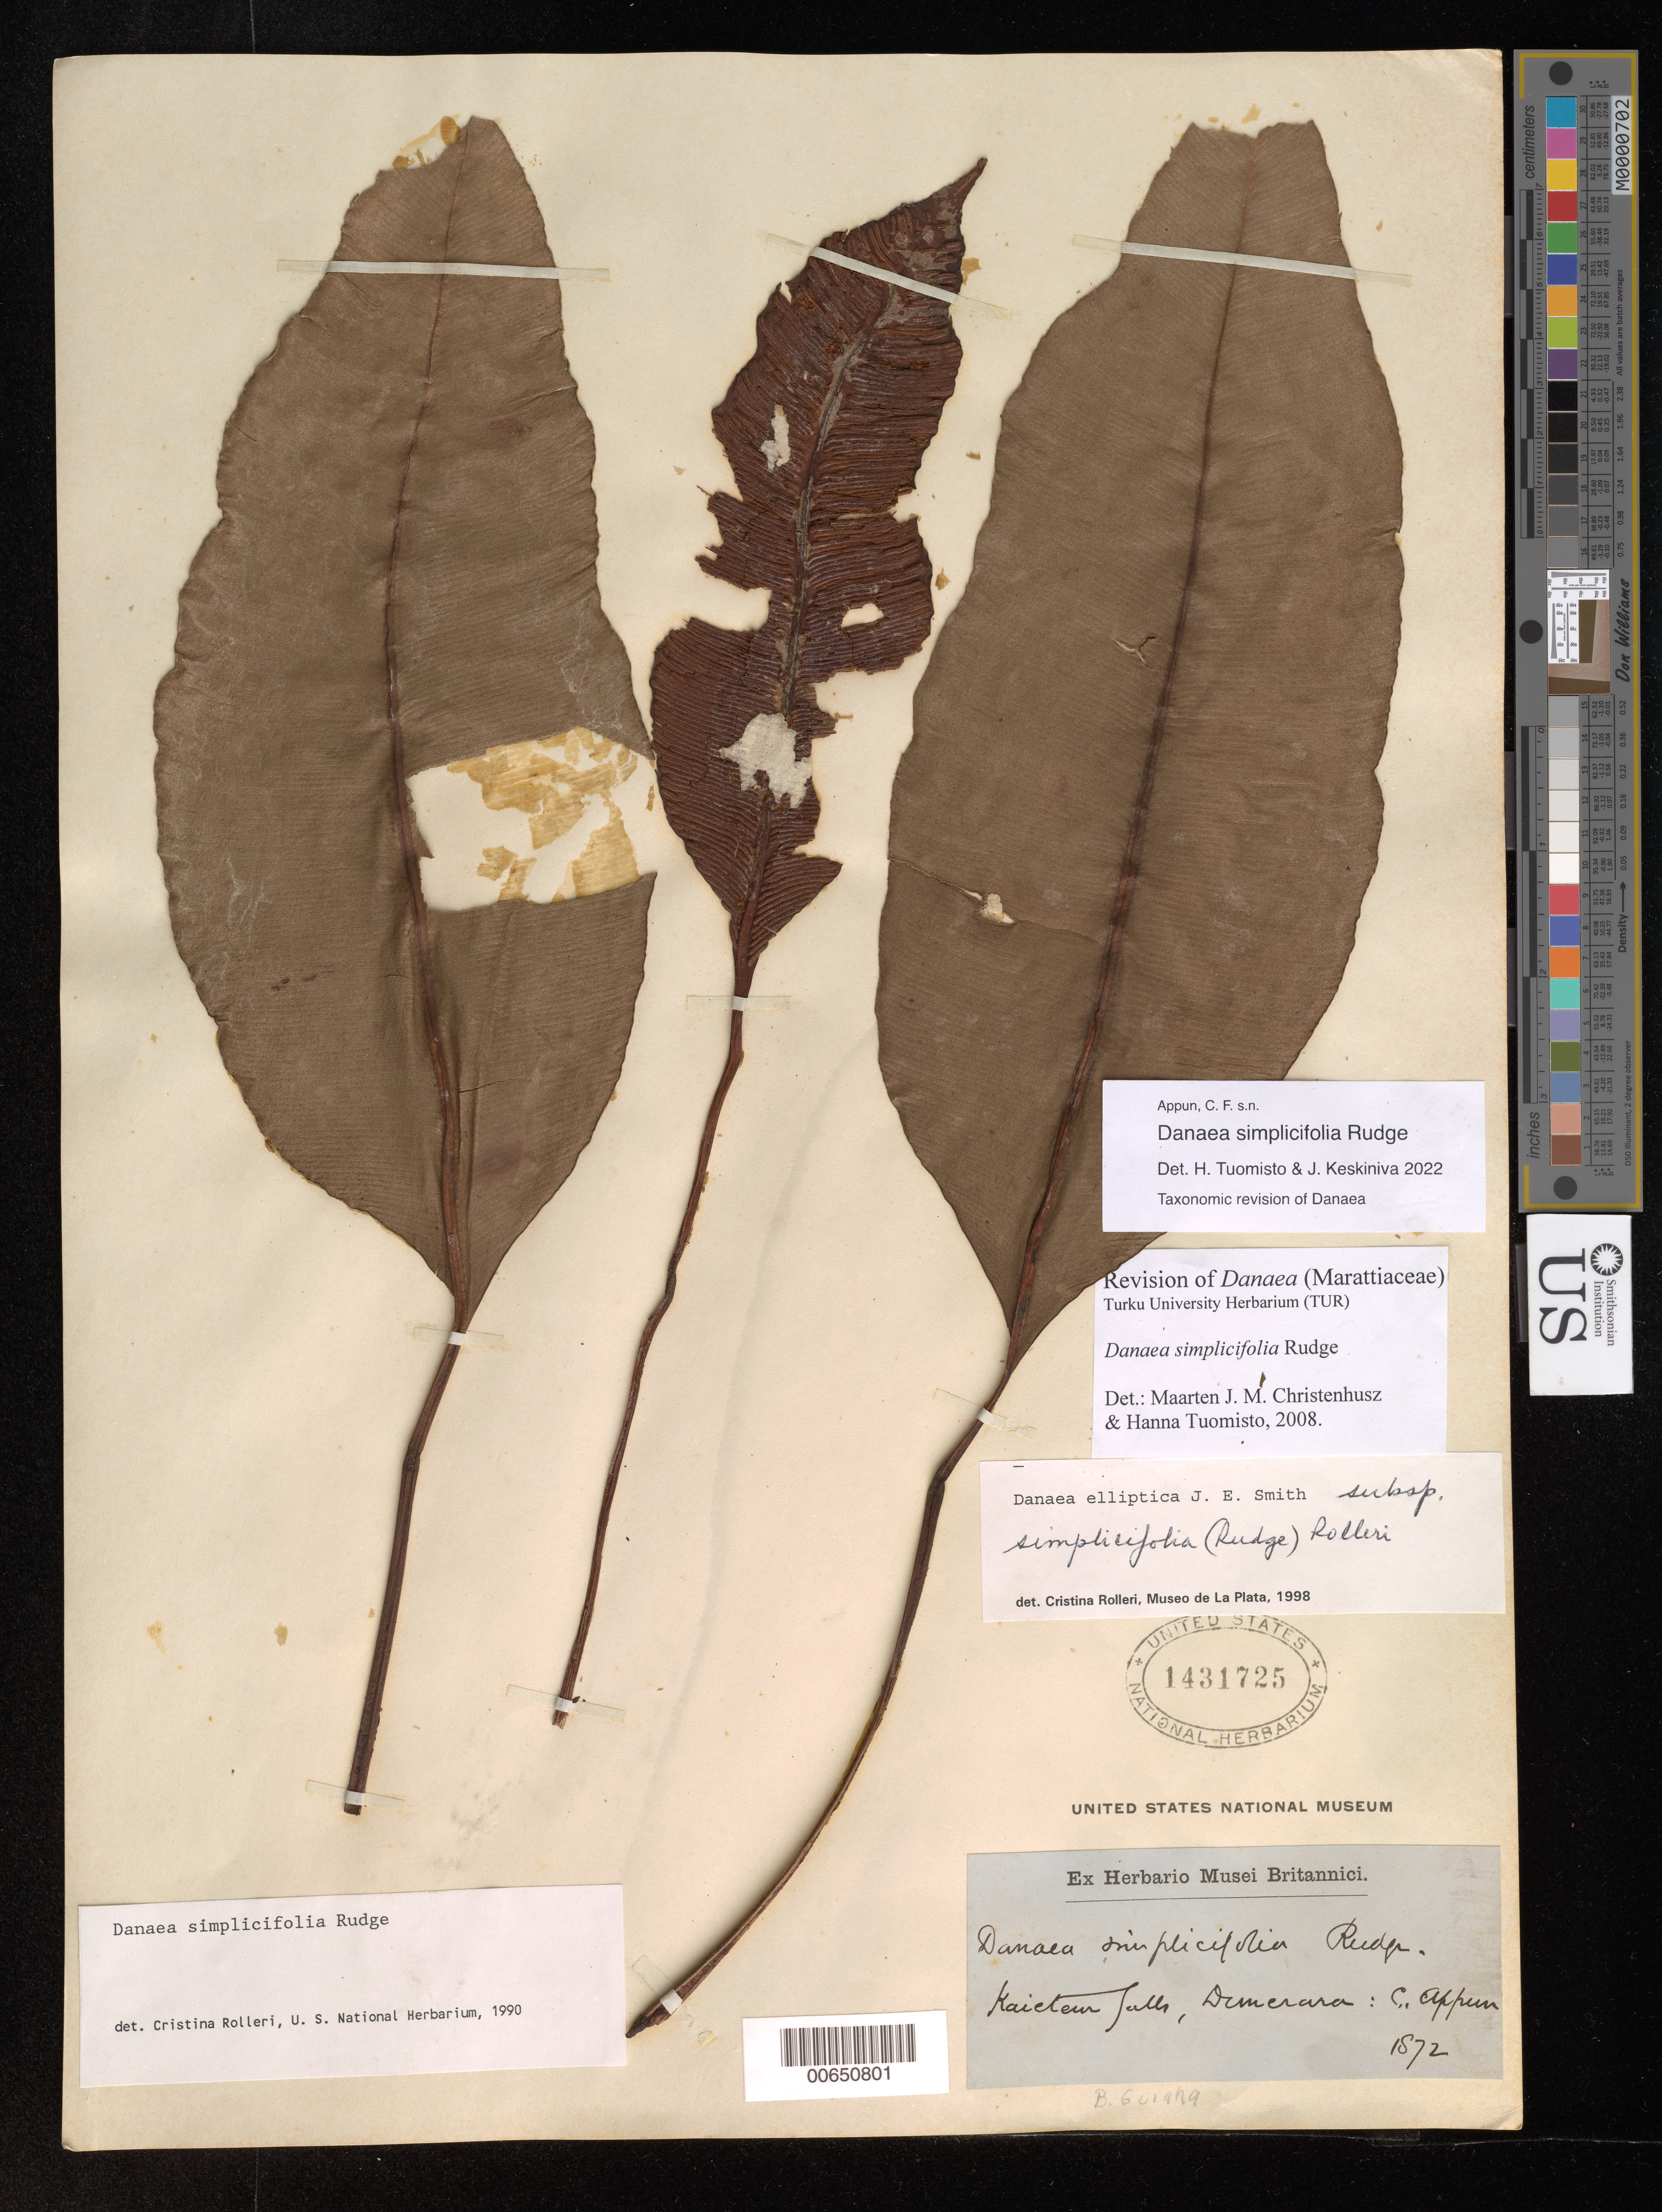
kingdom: Plantae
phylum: Tracheophyta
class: Polypodiopsida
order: Marattiales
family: Marattiaceae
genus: Danaea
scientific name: Danaea elliptica subsp. simplicifolia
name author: (Rudge) Rolleri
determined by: Rolleri, Cristina H.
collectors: C. Appun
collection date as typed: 1872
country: Guyana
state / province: Potaro-Siparuni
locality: Kaieteur Falls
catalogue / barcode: US 1431725